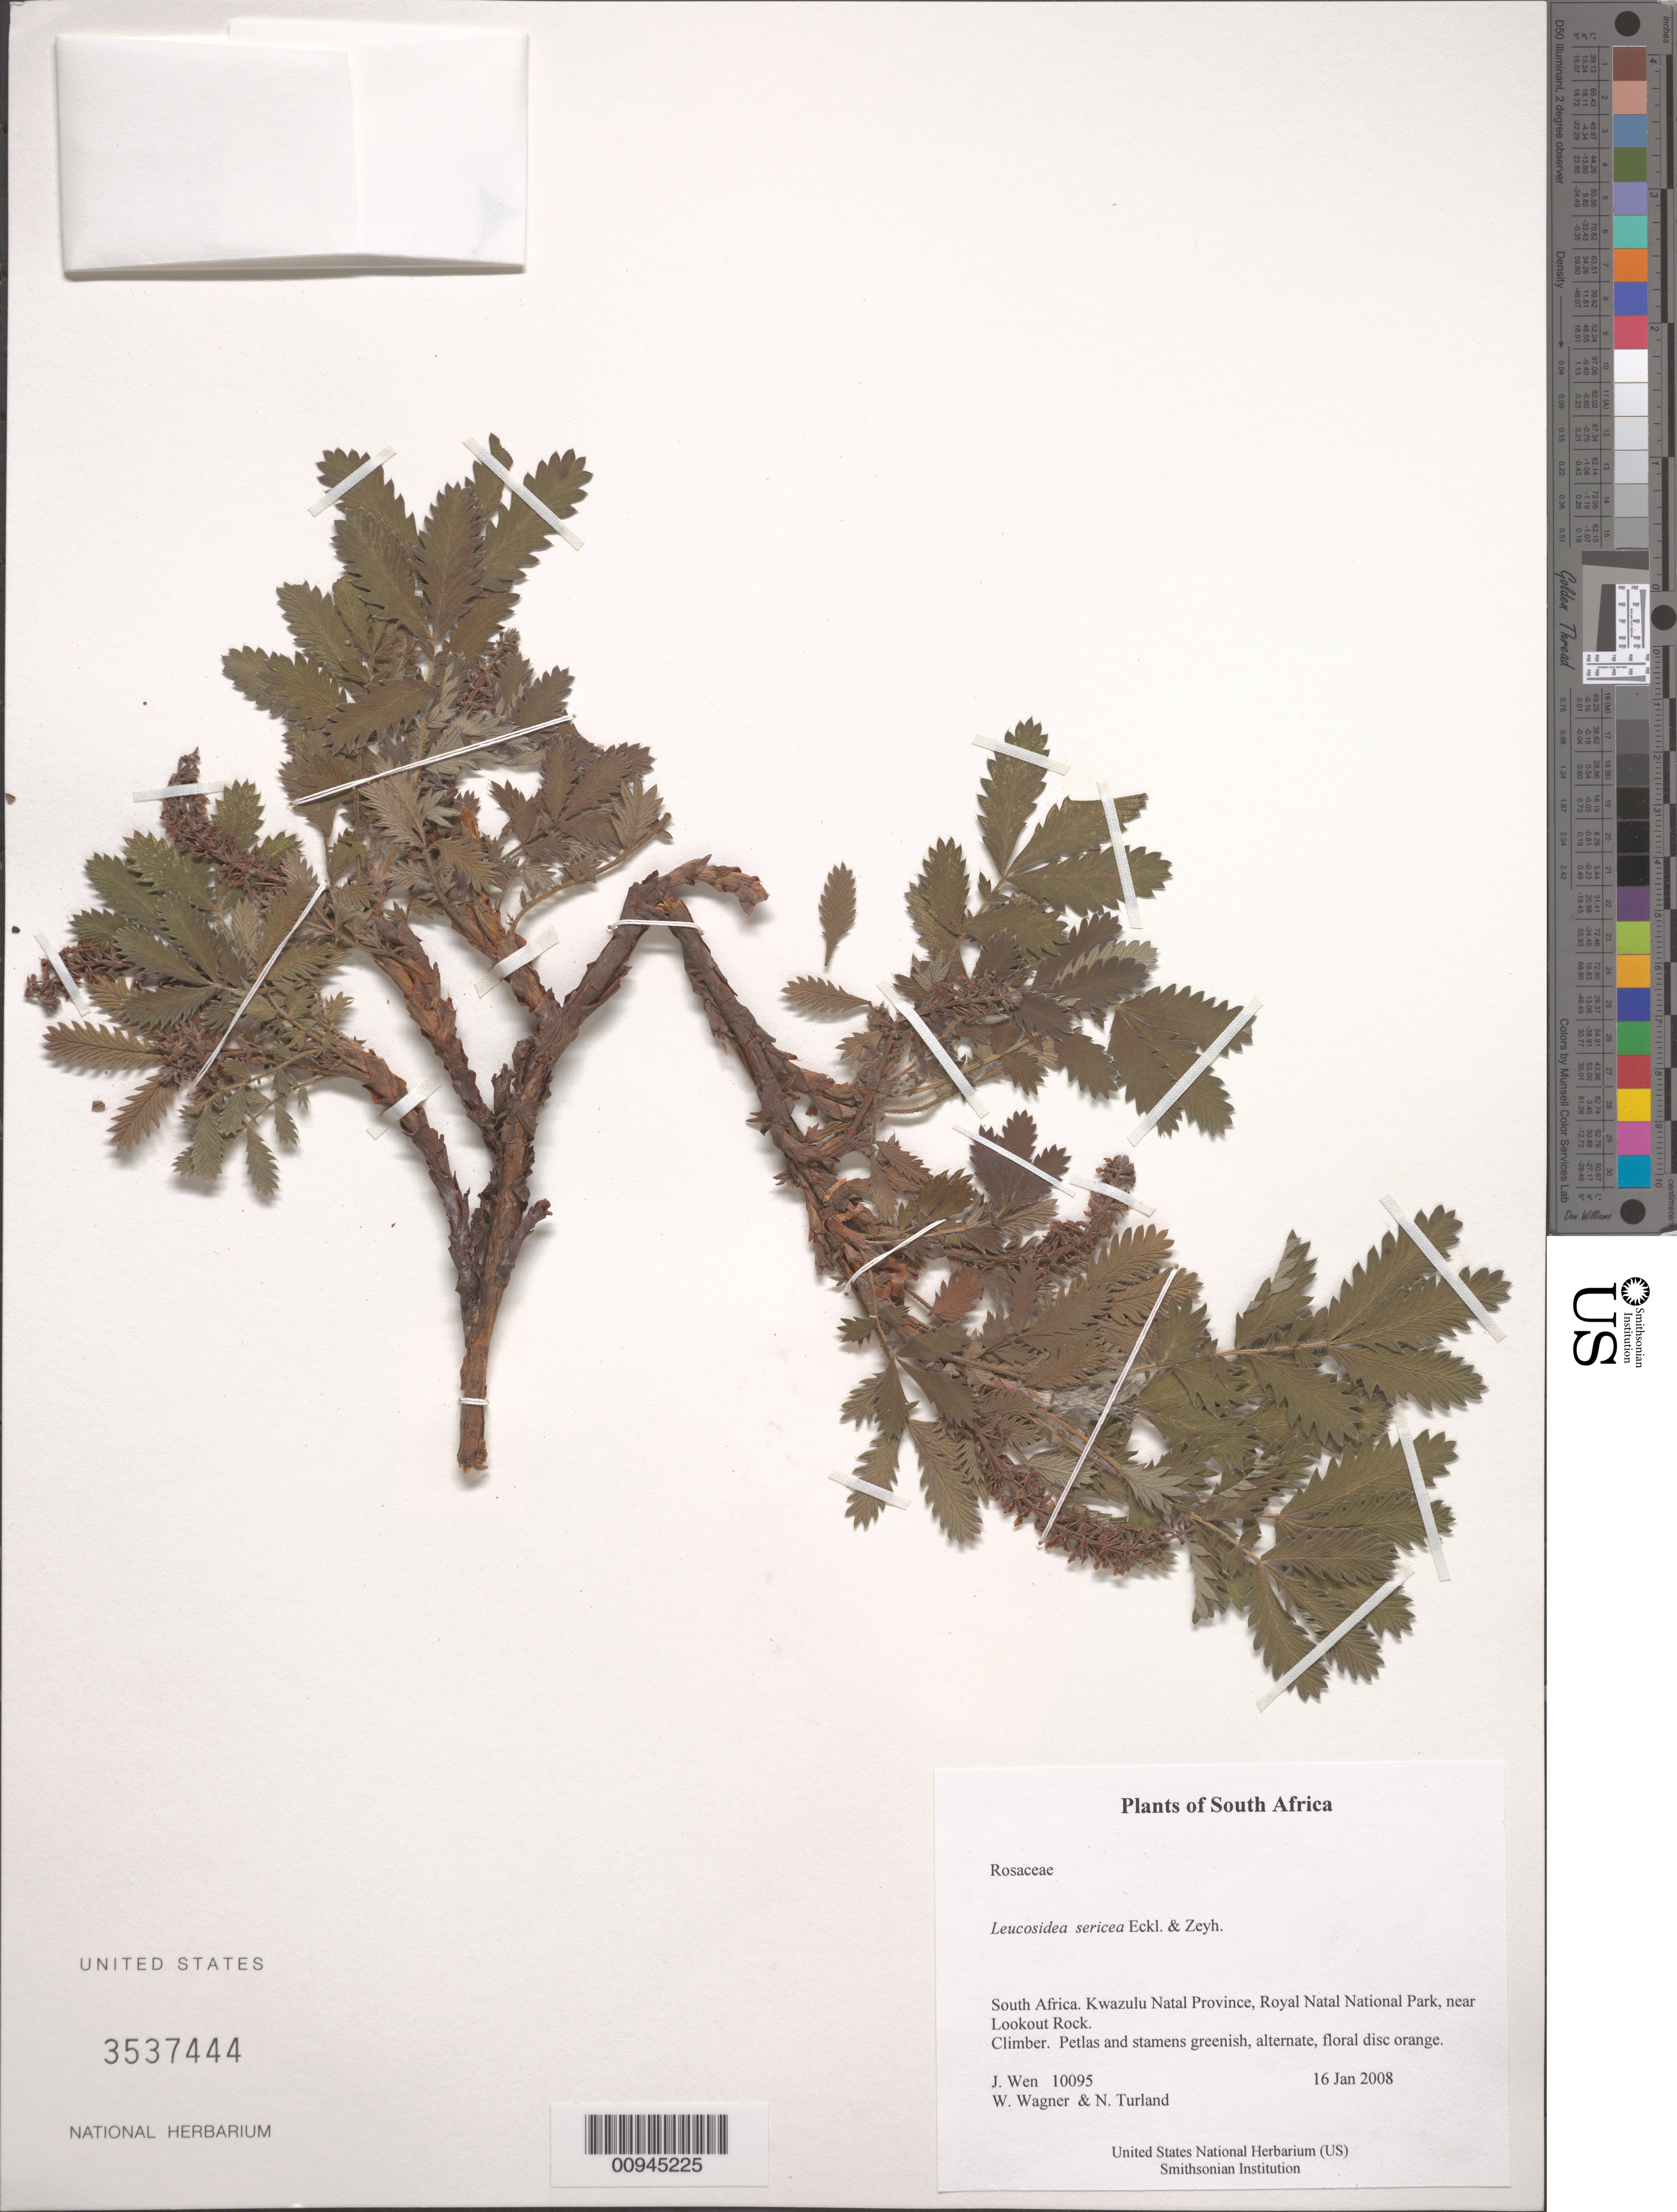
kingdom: Plantae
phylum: Tracheophyta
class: Magnoliopsida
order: Rosales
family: Rosaceae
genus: Leucosidea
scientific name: Leucosidea sericea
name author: Eckl. & Zeyh.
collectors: J. Wen, W. L. Wagner & N. Turland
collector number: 10095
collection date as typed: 16 Jan 2008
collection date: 2008-01-16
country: South Africa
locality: Kwazulu Natal Province, Royal Natal National Park, near Lookout Rock.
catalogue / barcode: US 3537444